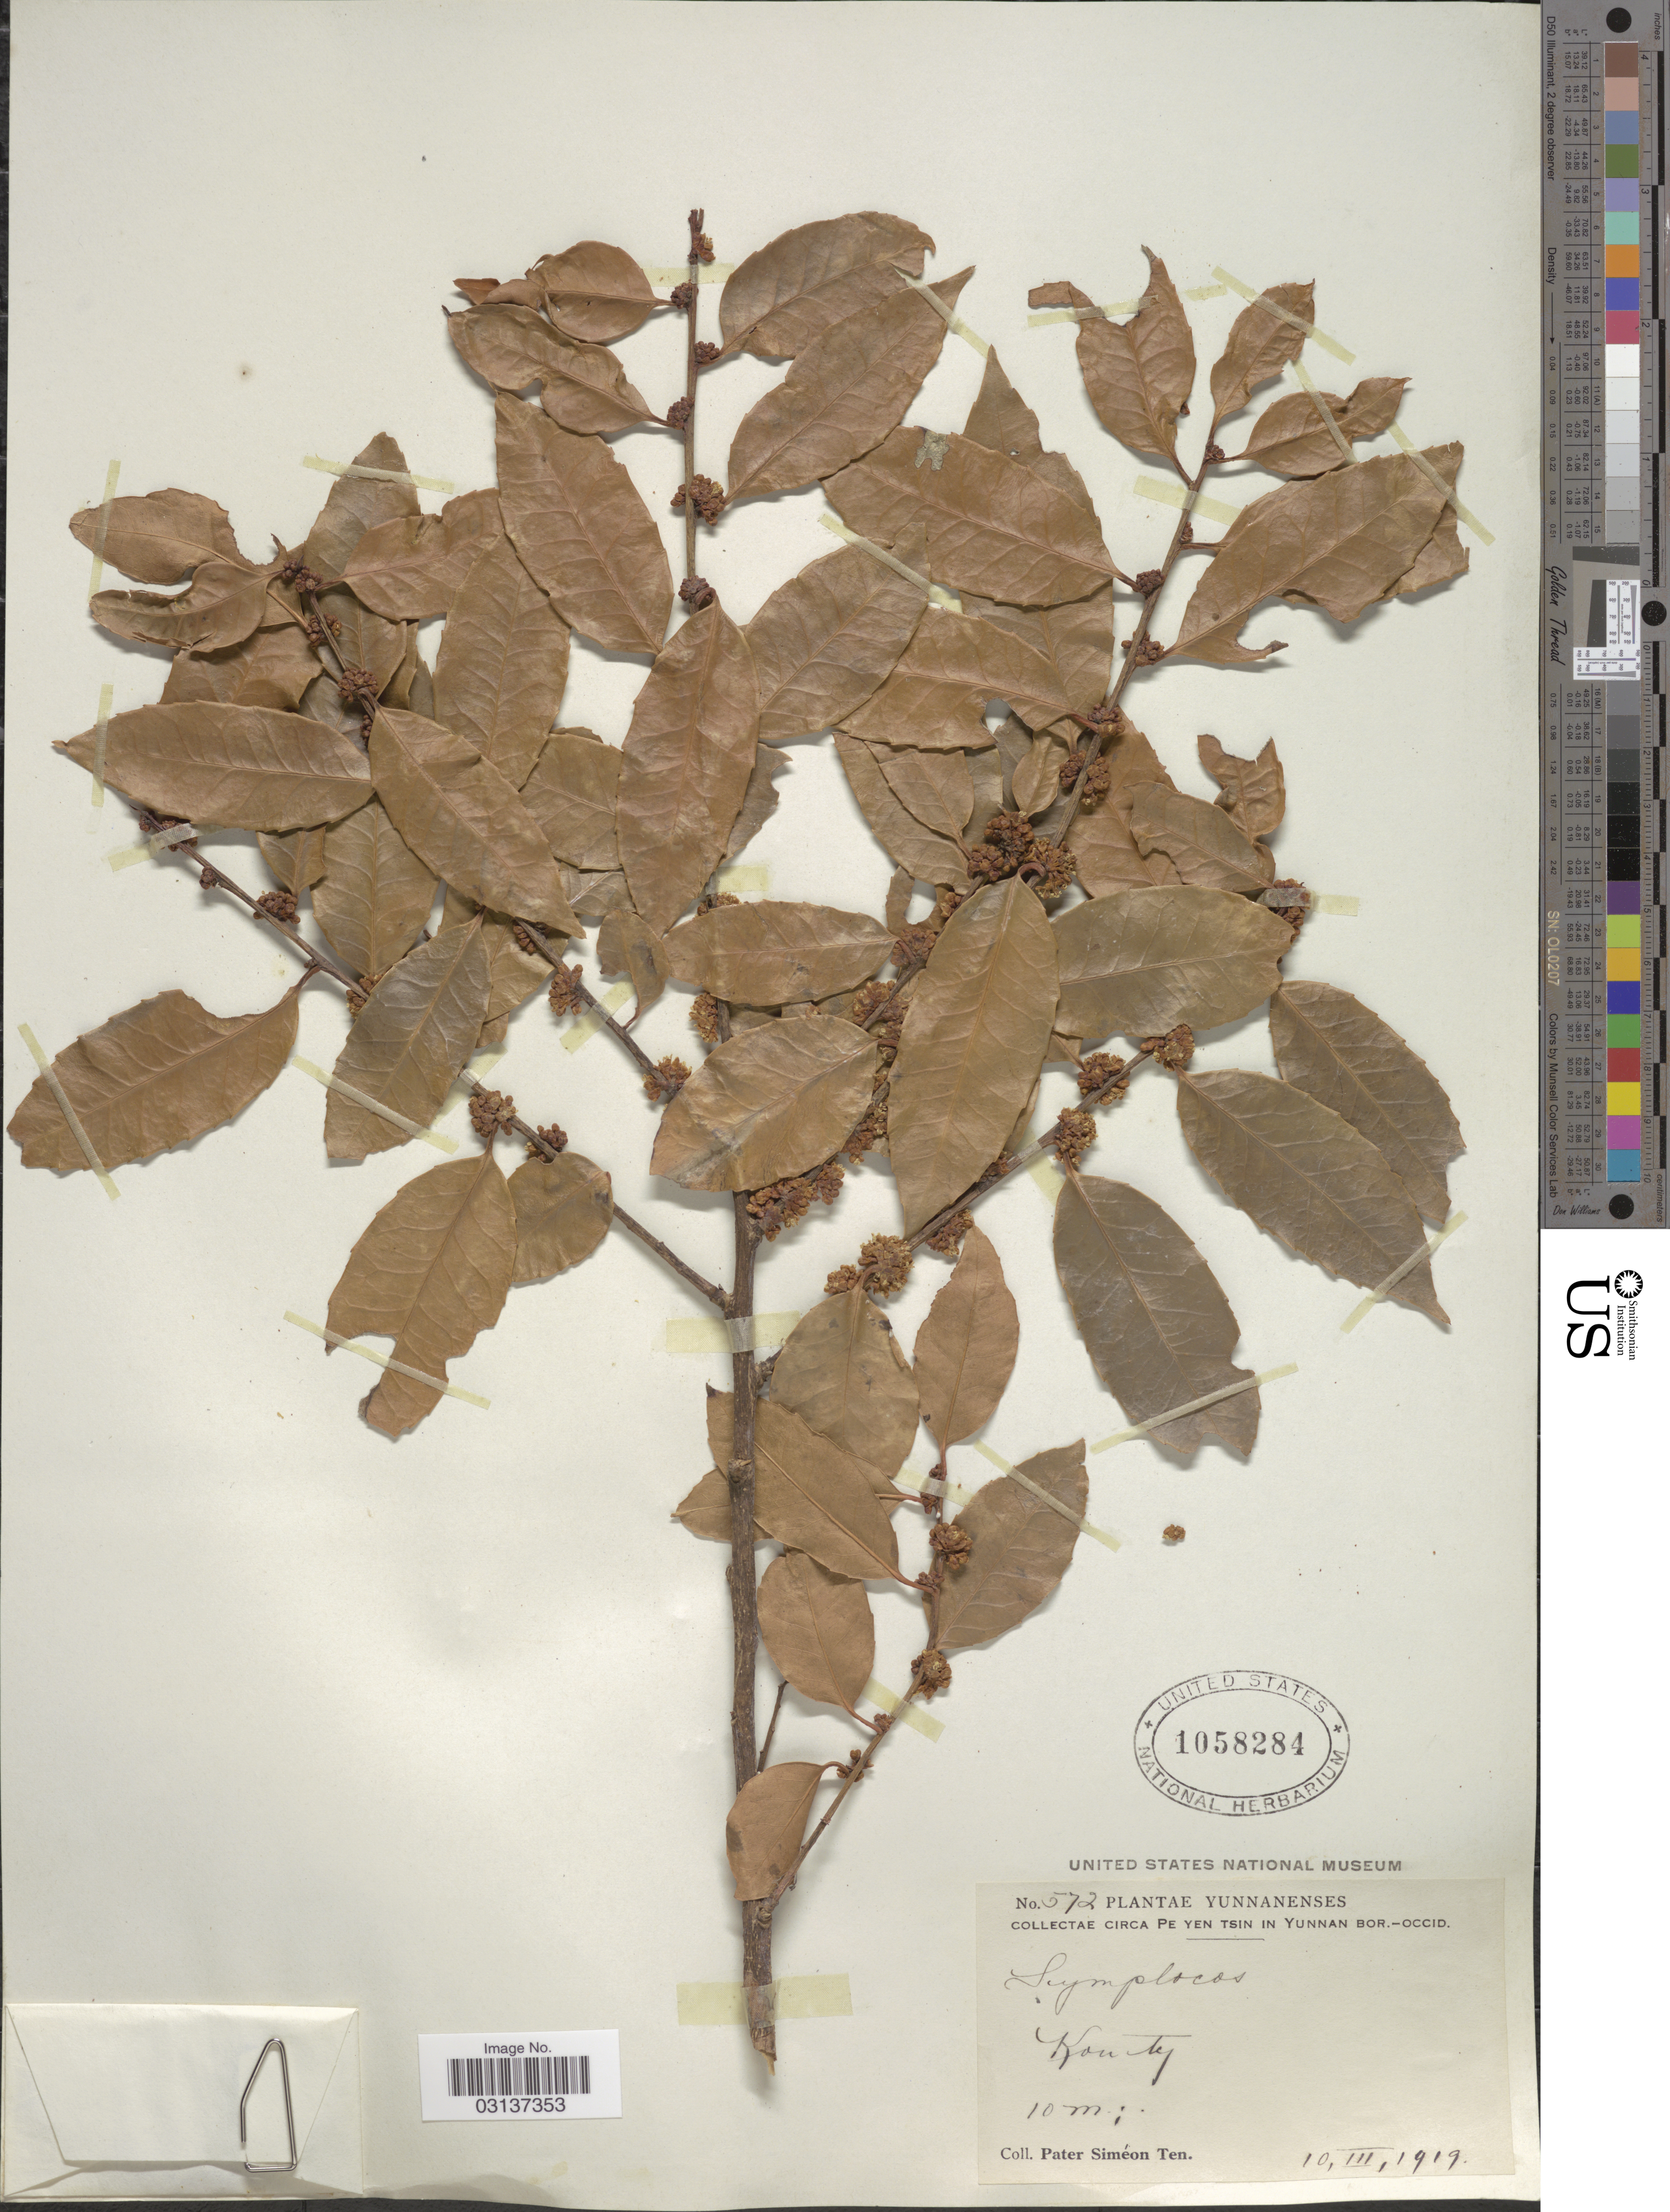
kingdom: Plantae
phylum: Tracheophyta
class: Magnoliopsida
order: Ericales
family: Symplocaceae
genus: Symplocos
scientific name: Symplocos sp.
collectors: P. S. Ten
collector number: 572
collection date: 1919-03-10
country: China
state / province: Yunnan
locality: Yunnanenses. Circa Pe Yen Tsin in Yunnan Bor.-Occid. Kou Ty.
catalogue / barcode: US 1058284